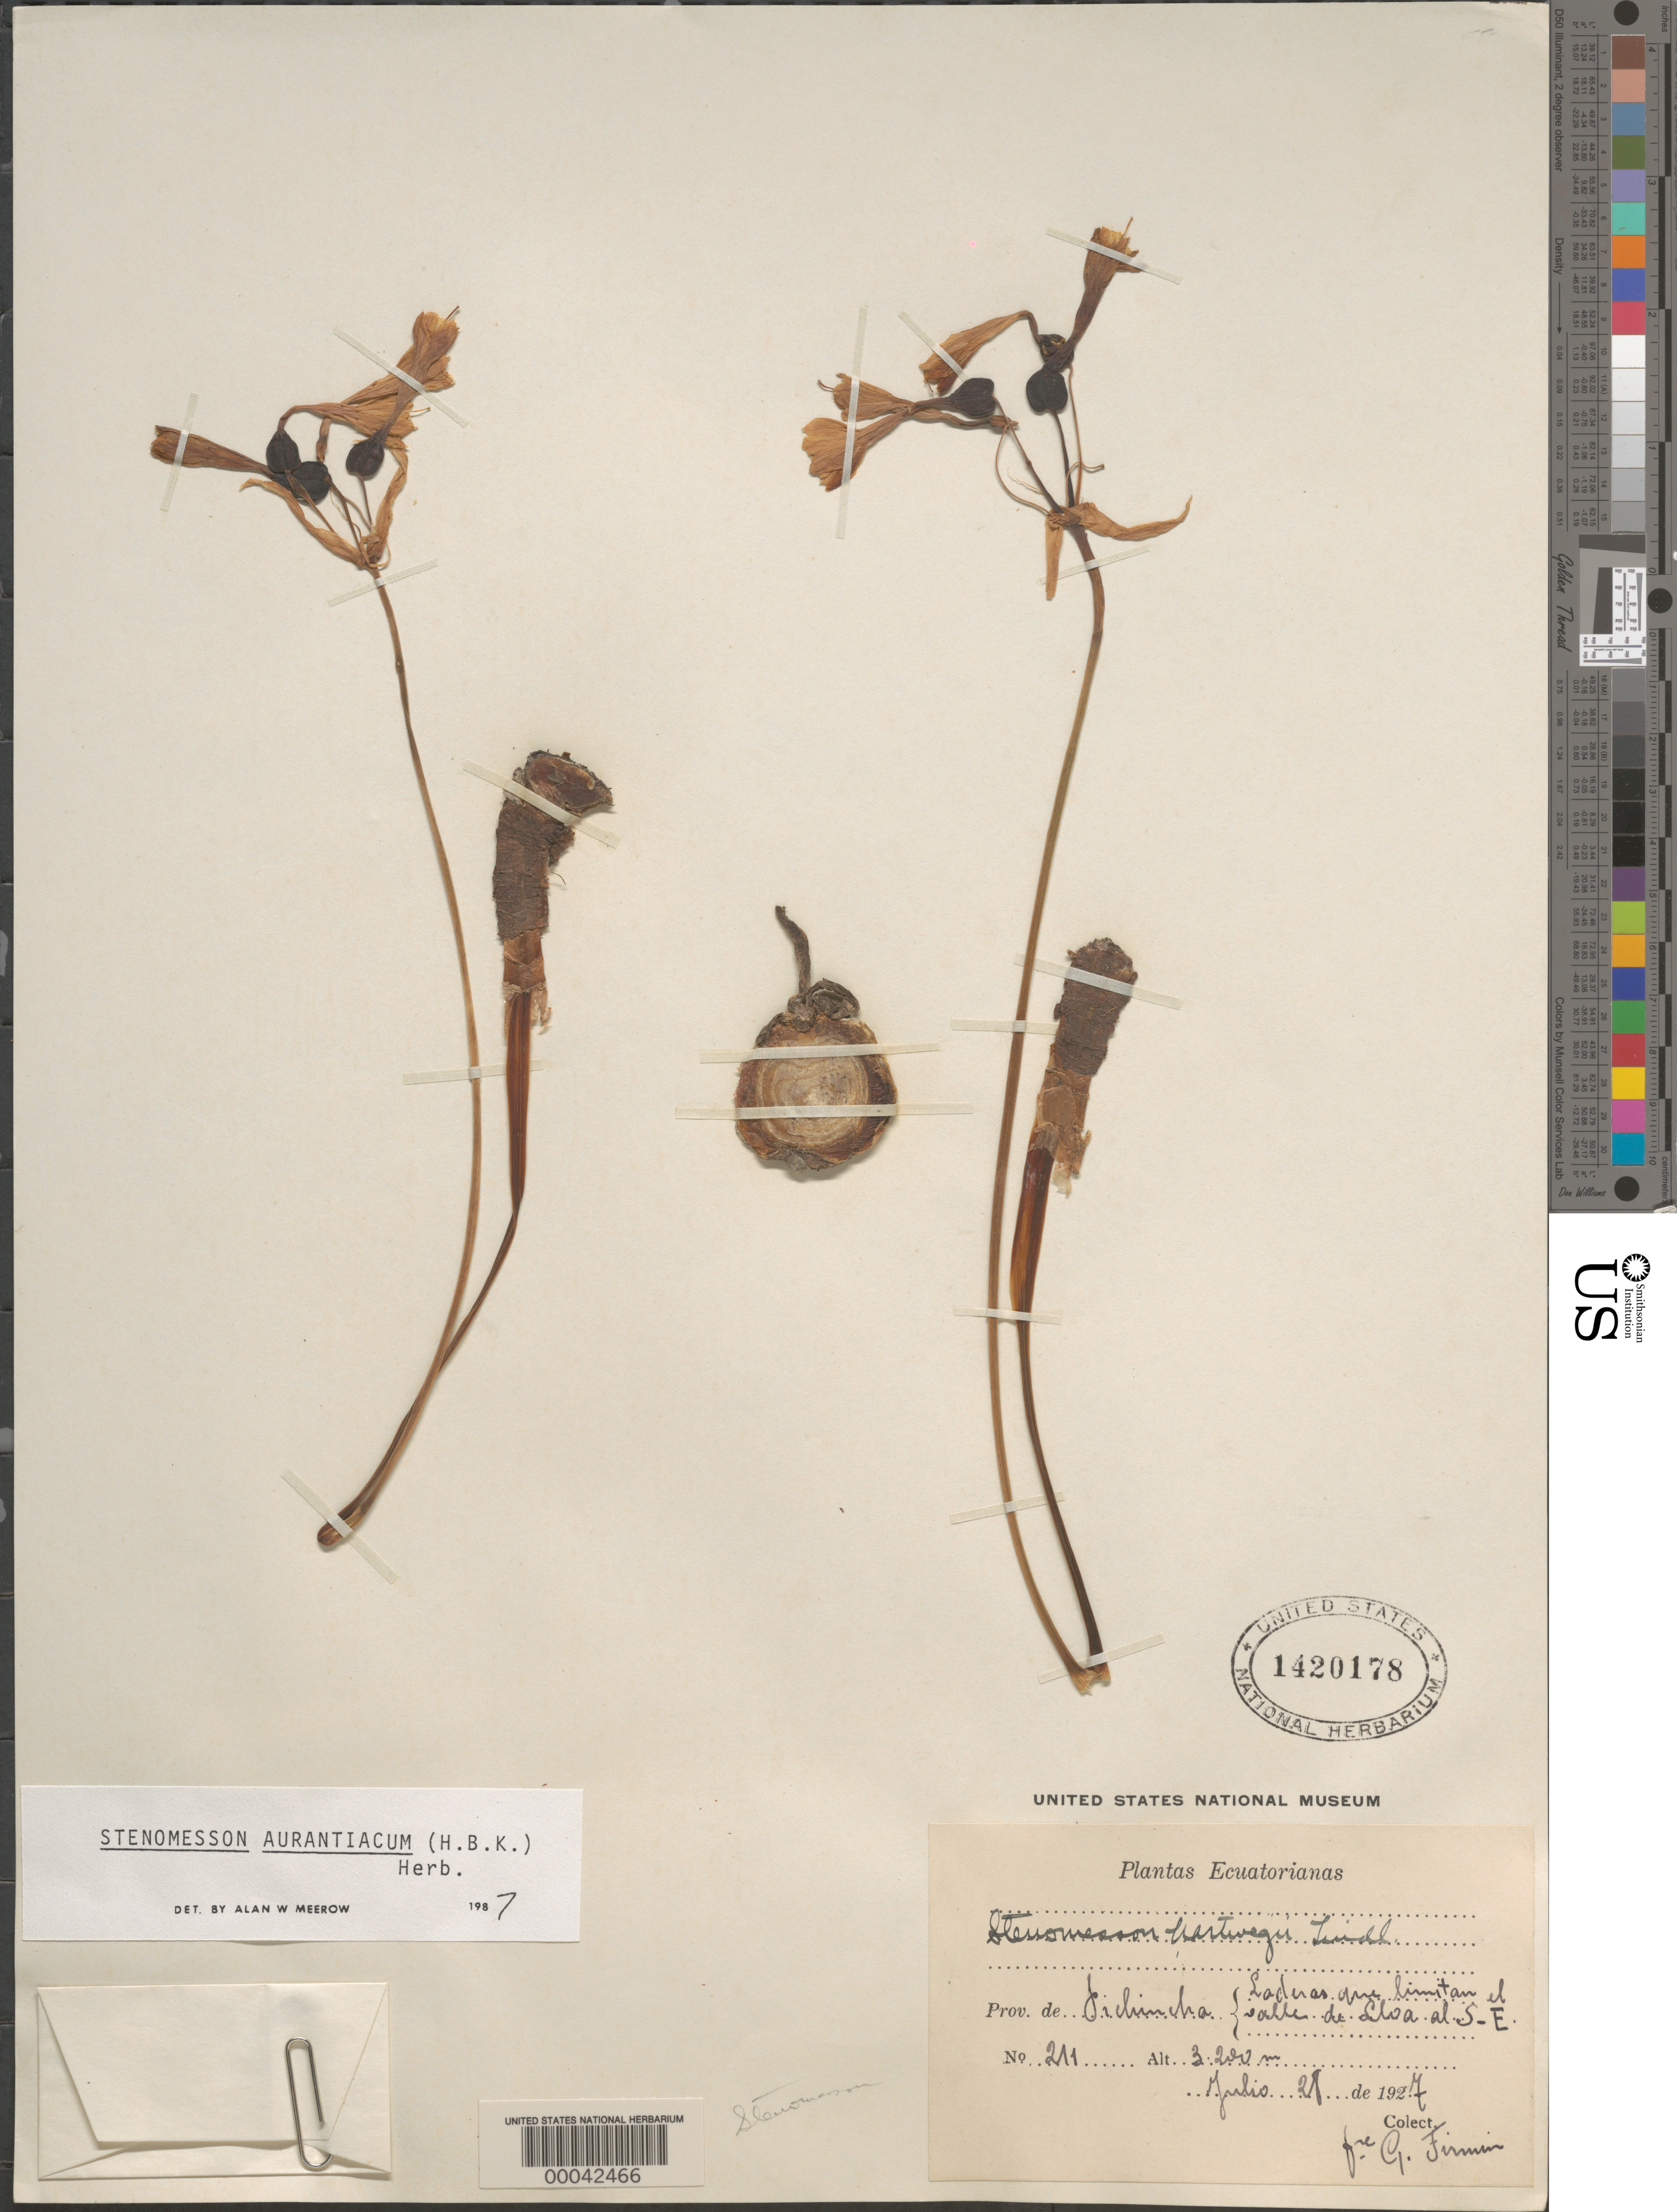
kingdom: Plantae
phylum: Tracheophyta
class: Liliopsida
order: Asparagales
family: Amaryllidaceae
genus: Stenomesson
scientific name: Stenomesson aurantiacum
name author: (Kunth) Herb.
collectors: G. Firmin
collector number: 211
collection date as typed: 28 Jul 1927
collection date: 1927-07-28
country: Ecuador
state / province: Pichincha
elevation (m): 3200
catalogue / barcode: US 1420178